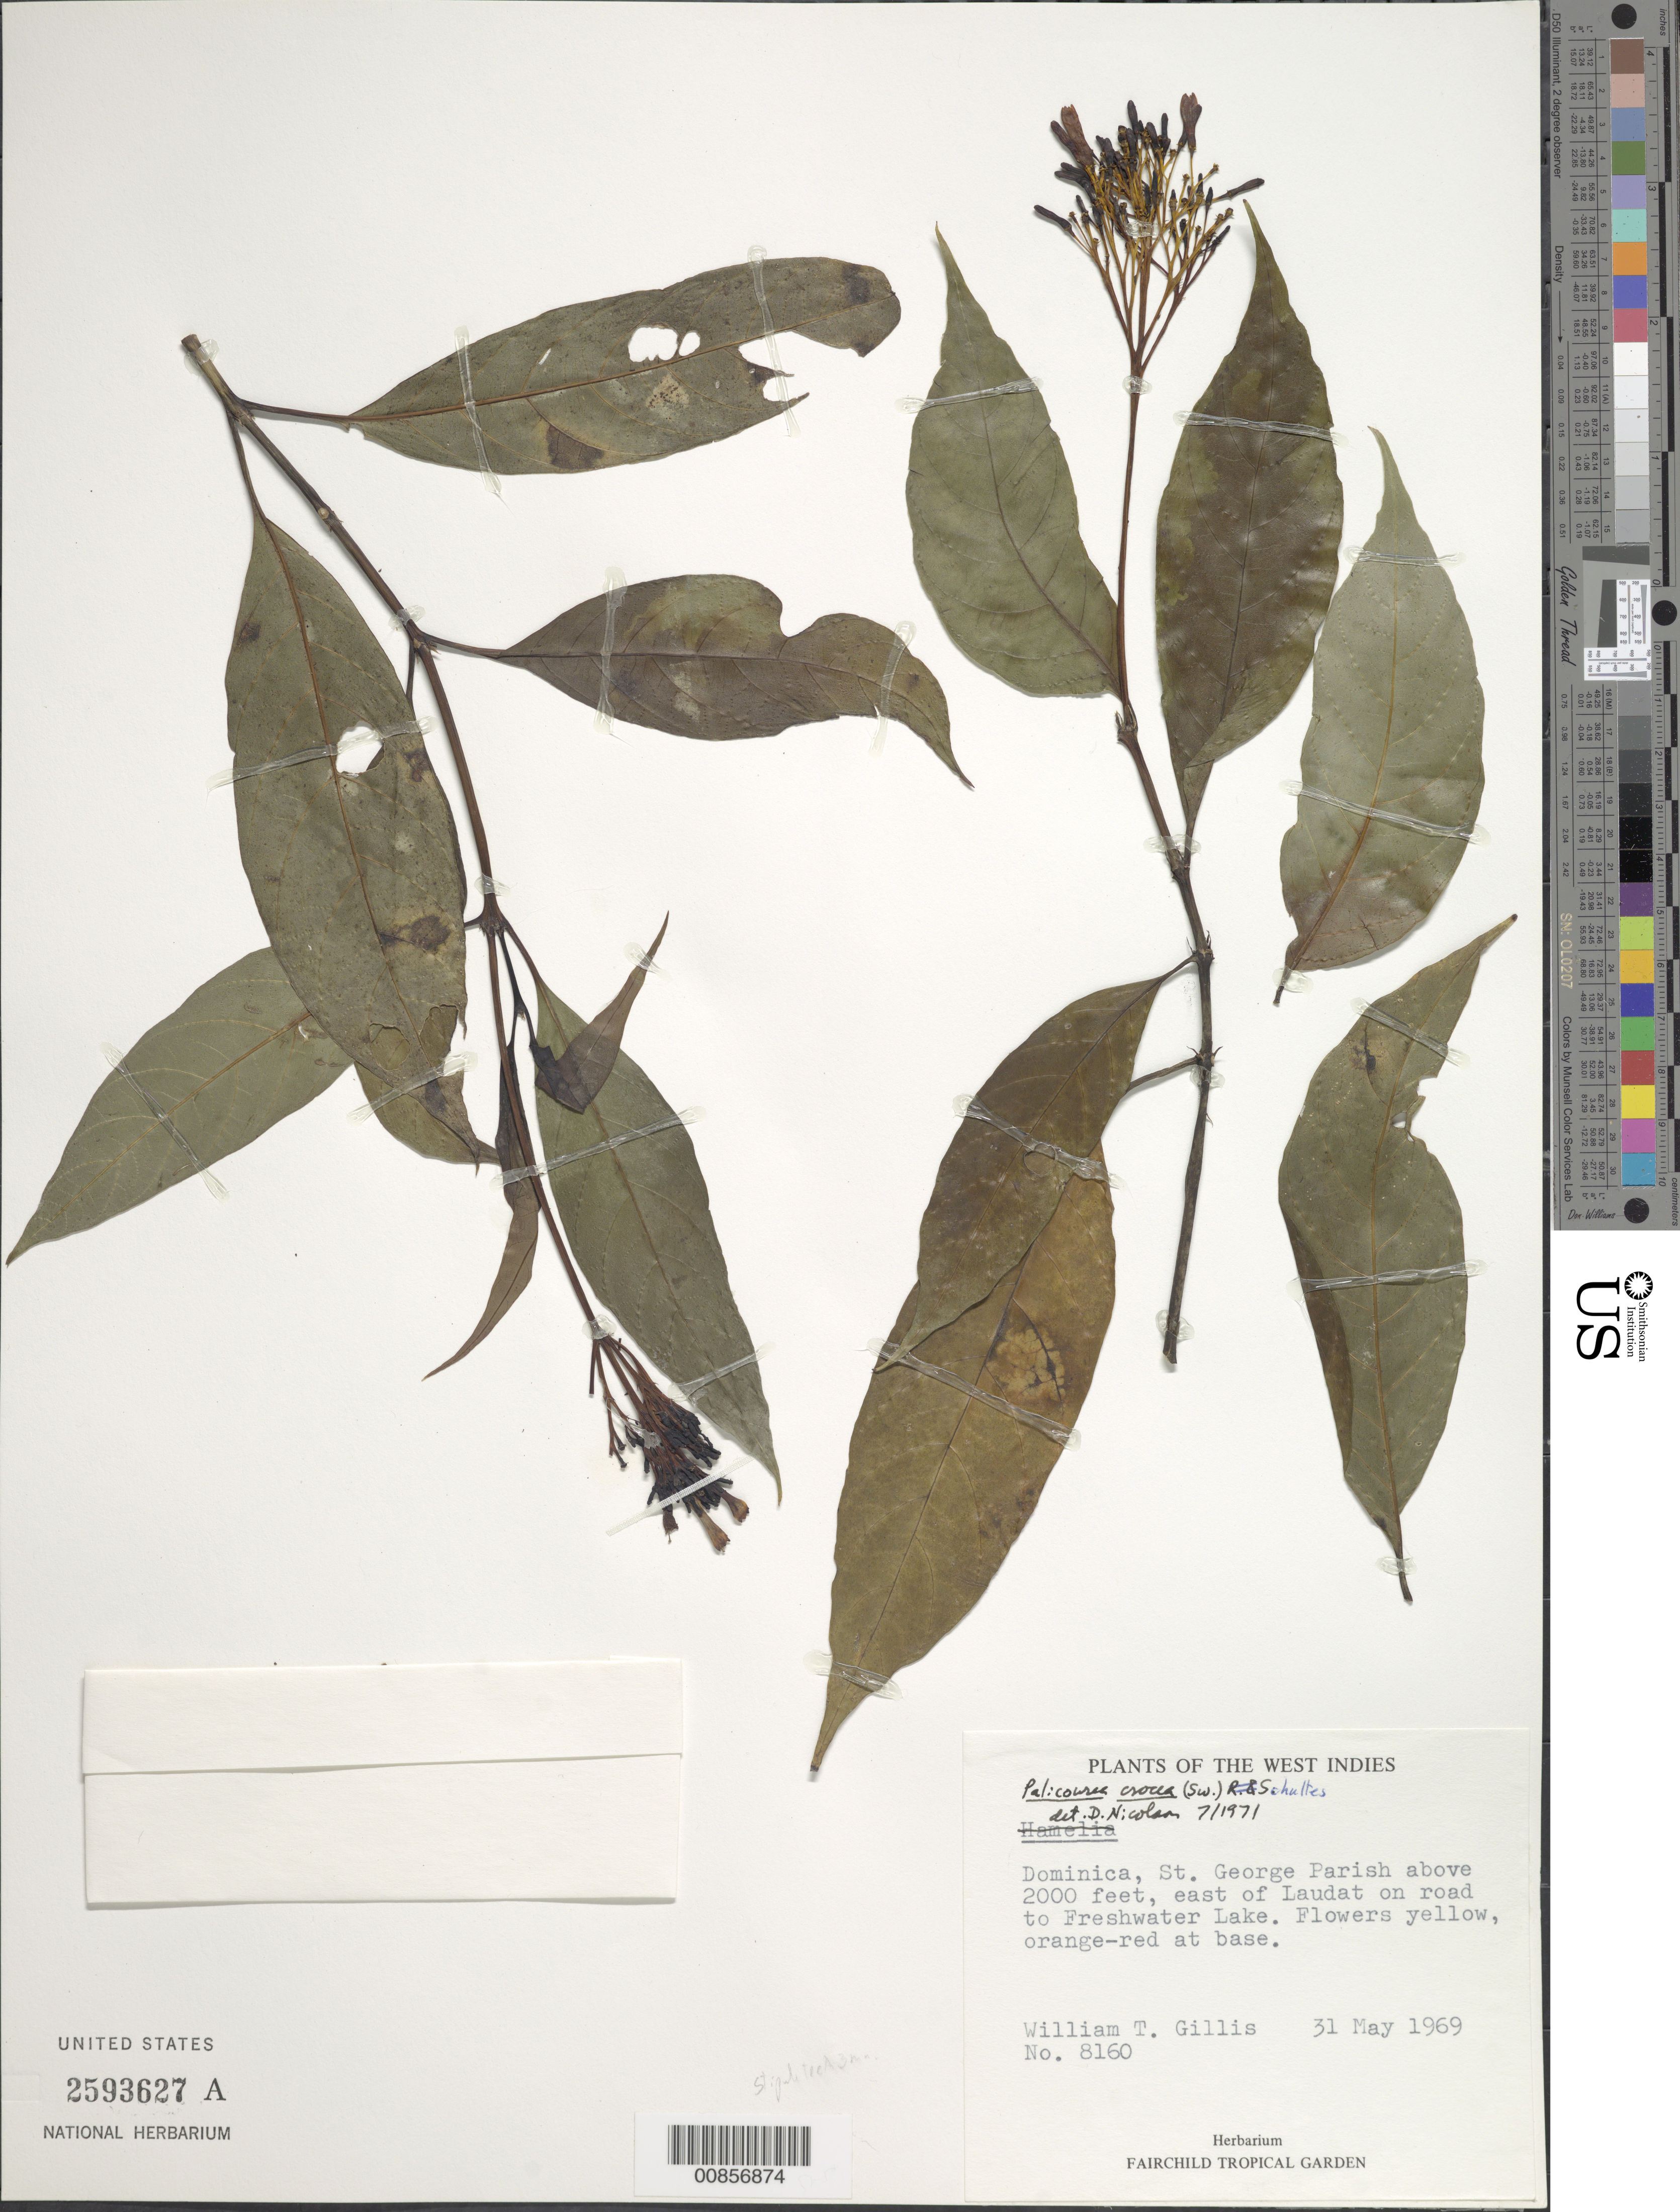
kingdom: Plantae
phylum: Tracheophyta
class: Magnoliopsida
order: Gentianales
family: Rubiaceae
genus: Palicourea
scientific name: Palicourea crocea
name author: (Sw.) Schult.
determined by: Nicolson, Dan H.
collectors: W. T. Gillis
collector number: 8160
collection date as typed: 31 May 1969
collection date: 1969-05-31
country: Dominica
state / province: St. George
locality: East of Laudat on road to Freshwater Lake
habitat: Along road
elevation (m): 610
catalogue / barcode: US 2593627A